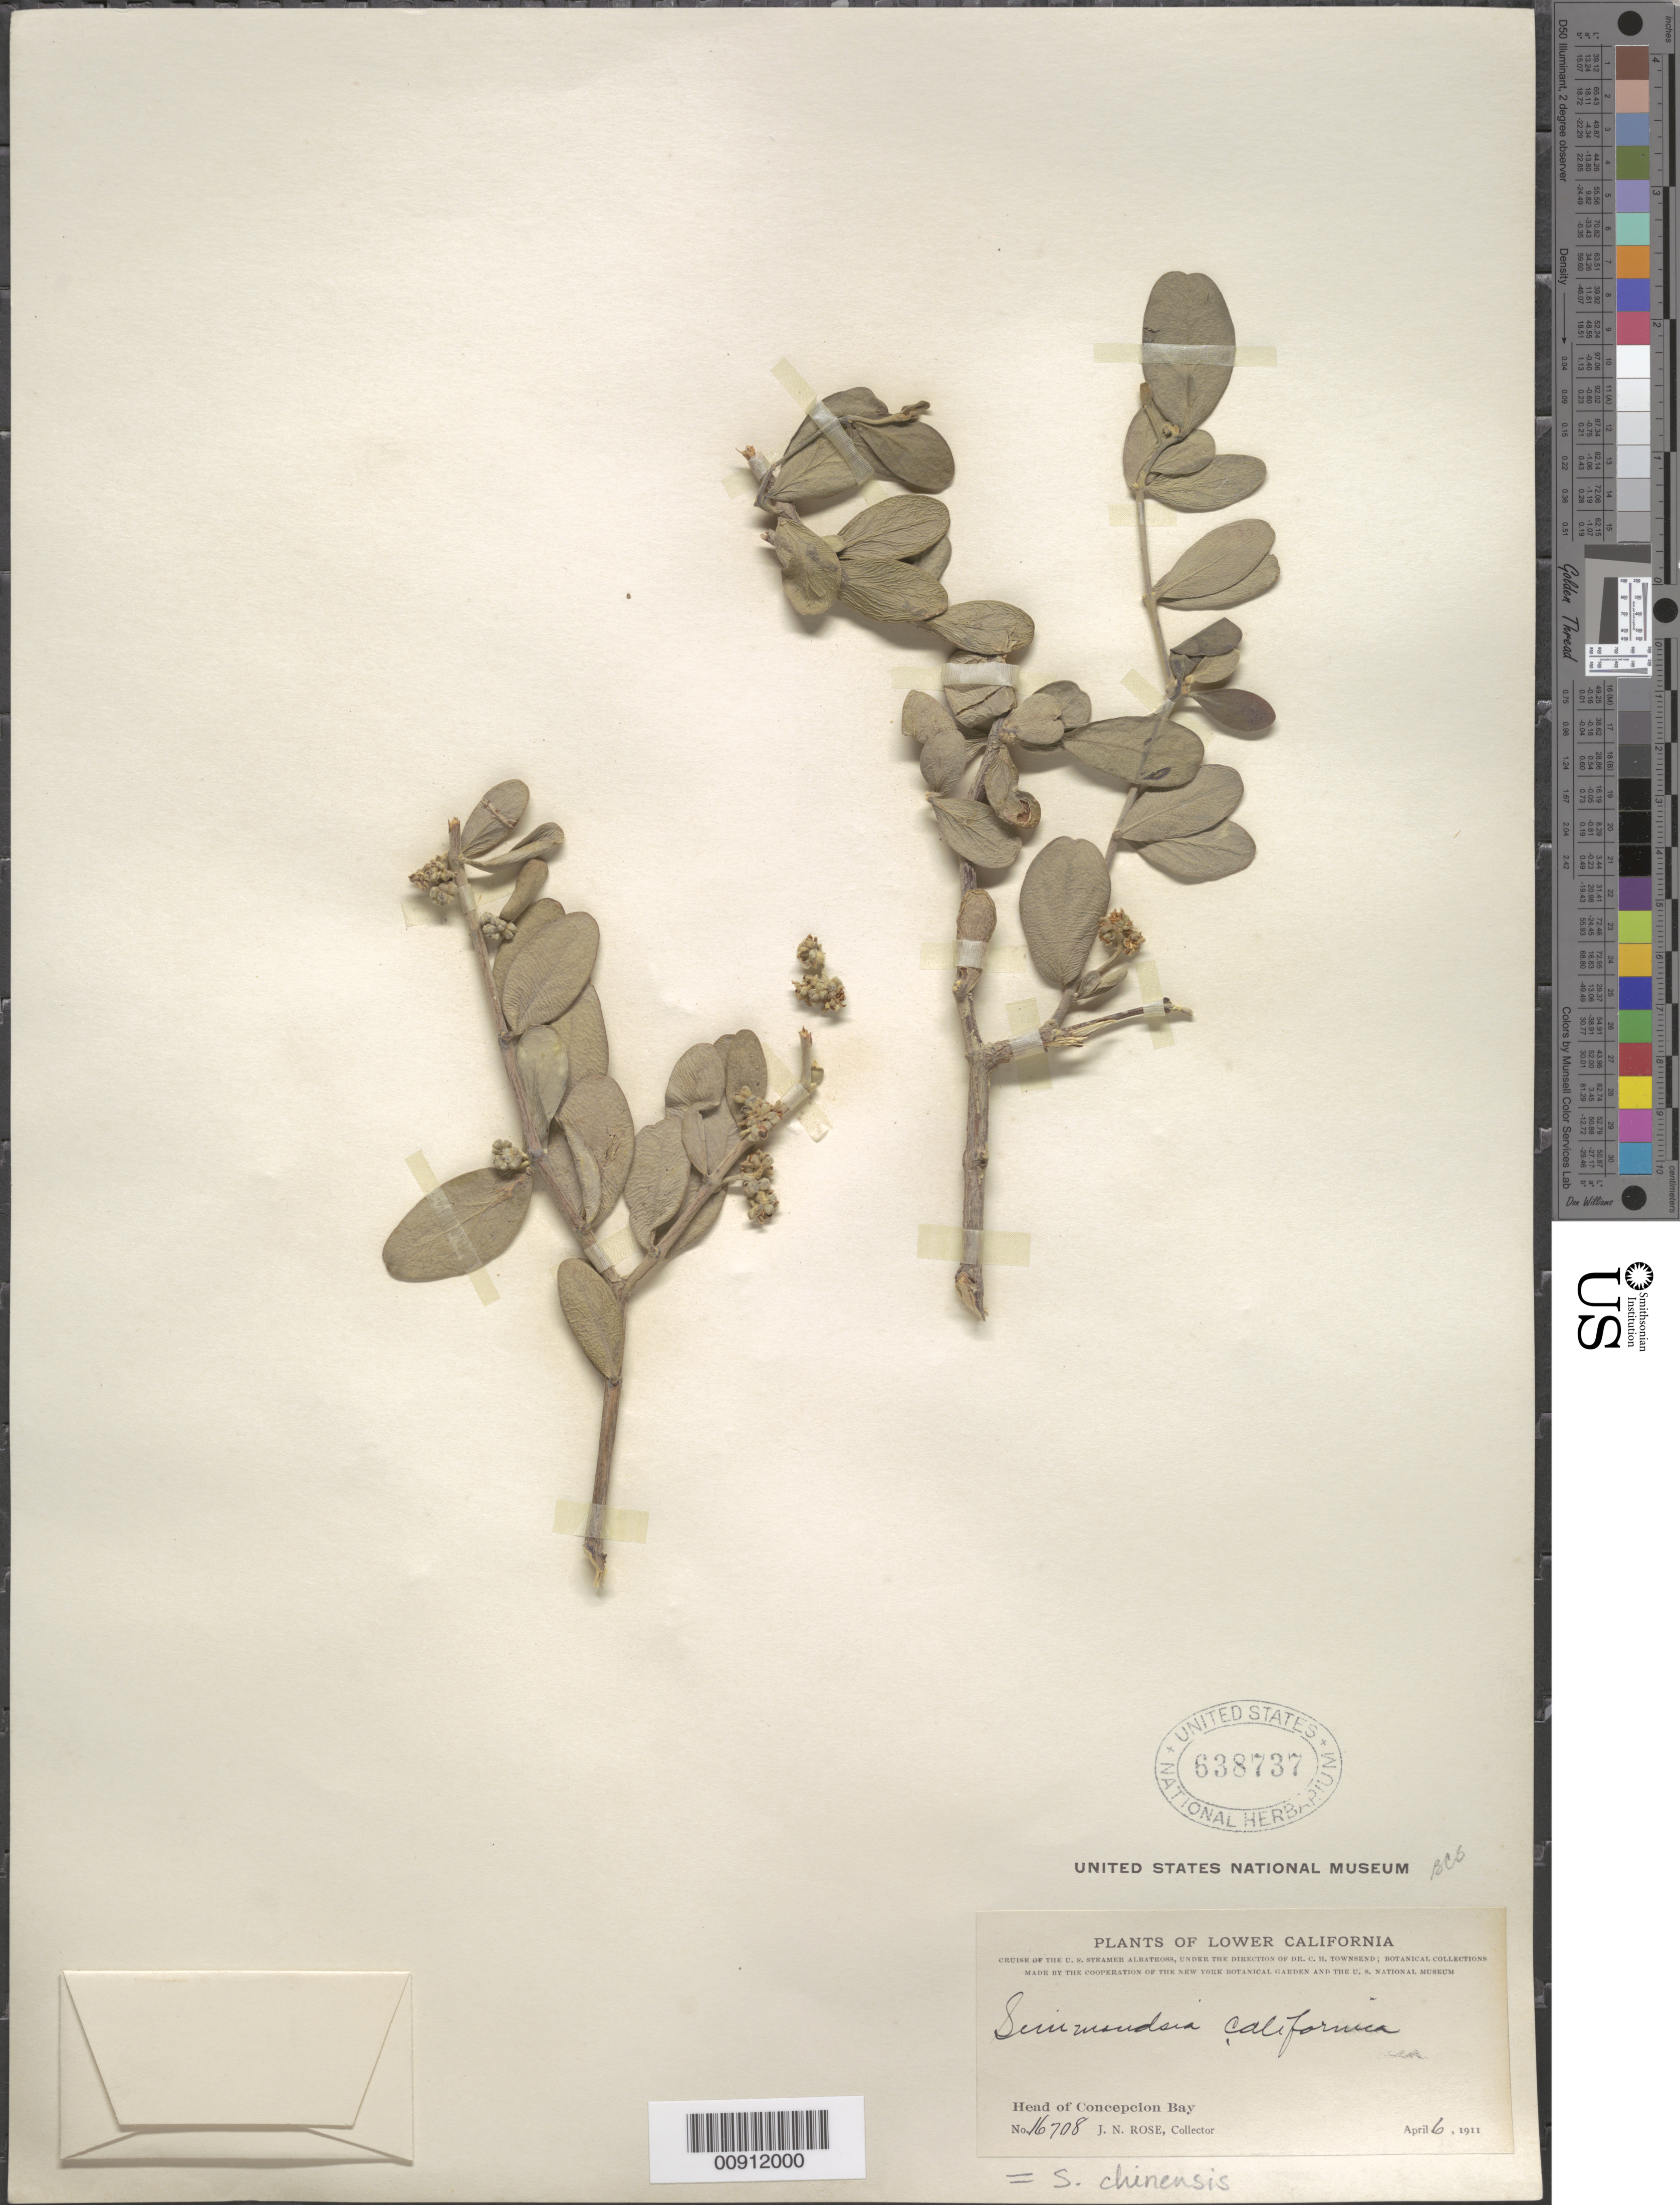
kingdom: Plantae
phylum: Tracheophyta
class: Magnoliopsida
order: Caryophyllales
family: Simmondsiaceae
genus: Simmondsia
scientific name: Simmondsia chinensis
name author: (Link) C.K. Schneid.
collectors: J. N. Rose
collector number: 16708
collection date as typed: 06 Apr 1911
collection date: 1911-04-06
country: Mexico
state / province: Baja California Sur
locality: Head of Concepción Bay. Lower California.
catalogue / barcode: US 638737